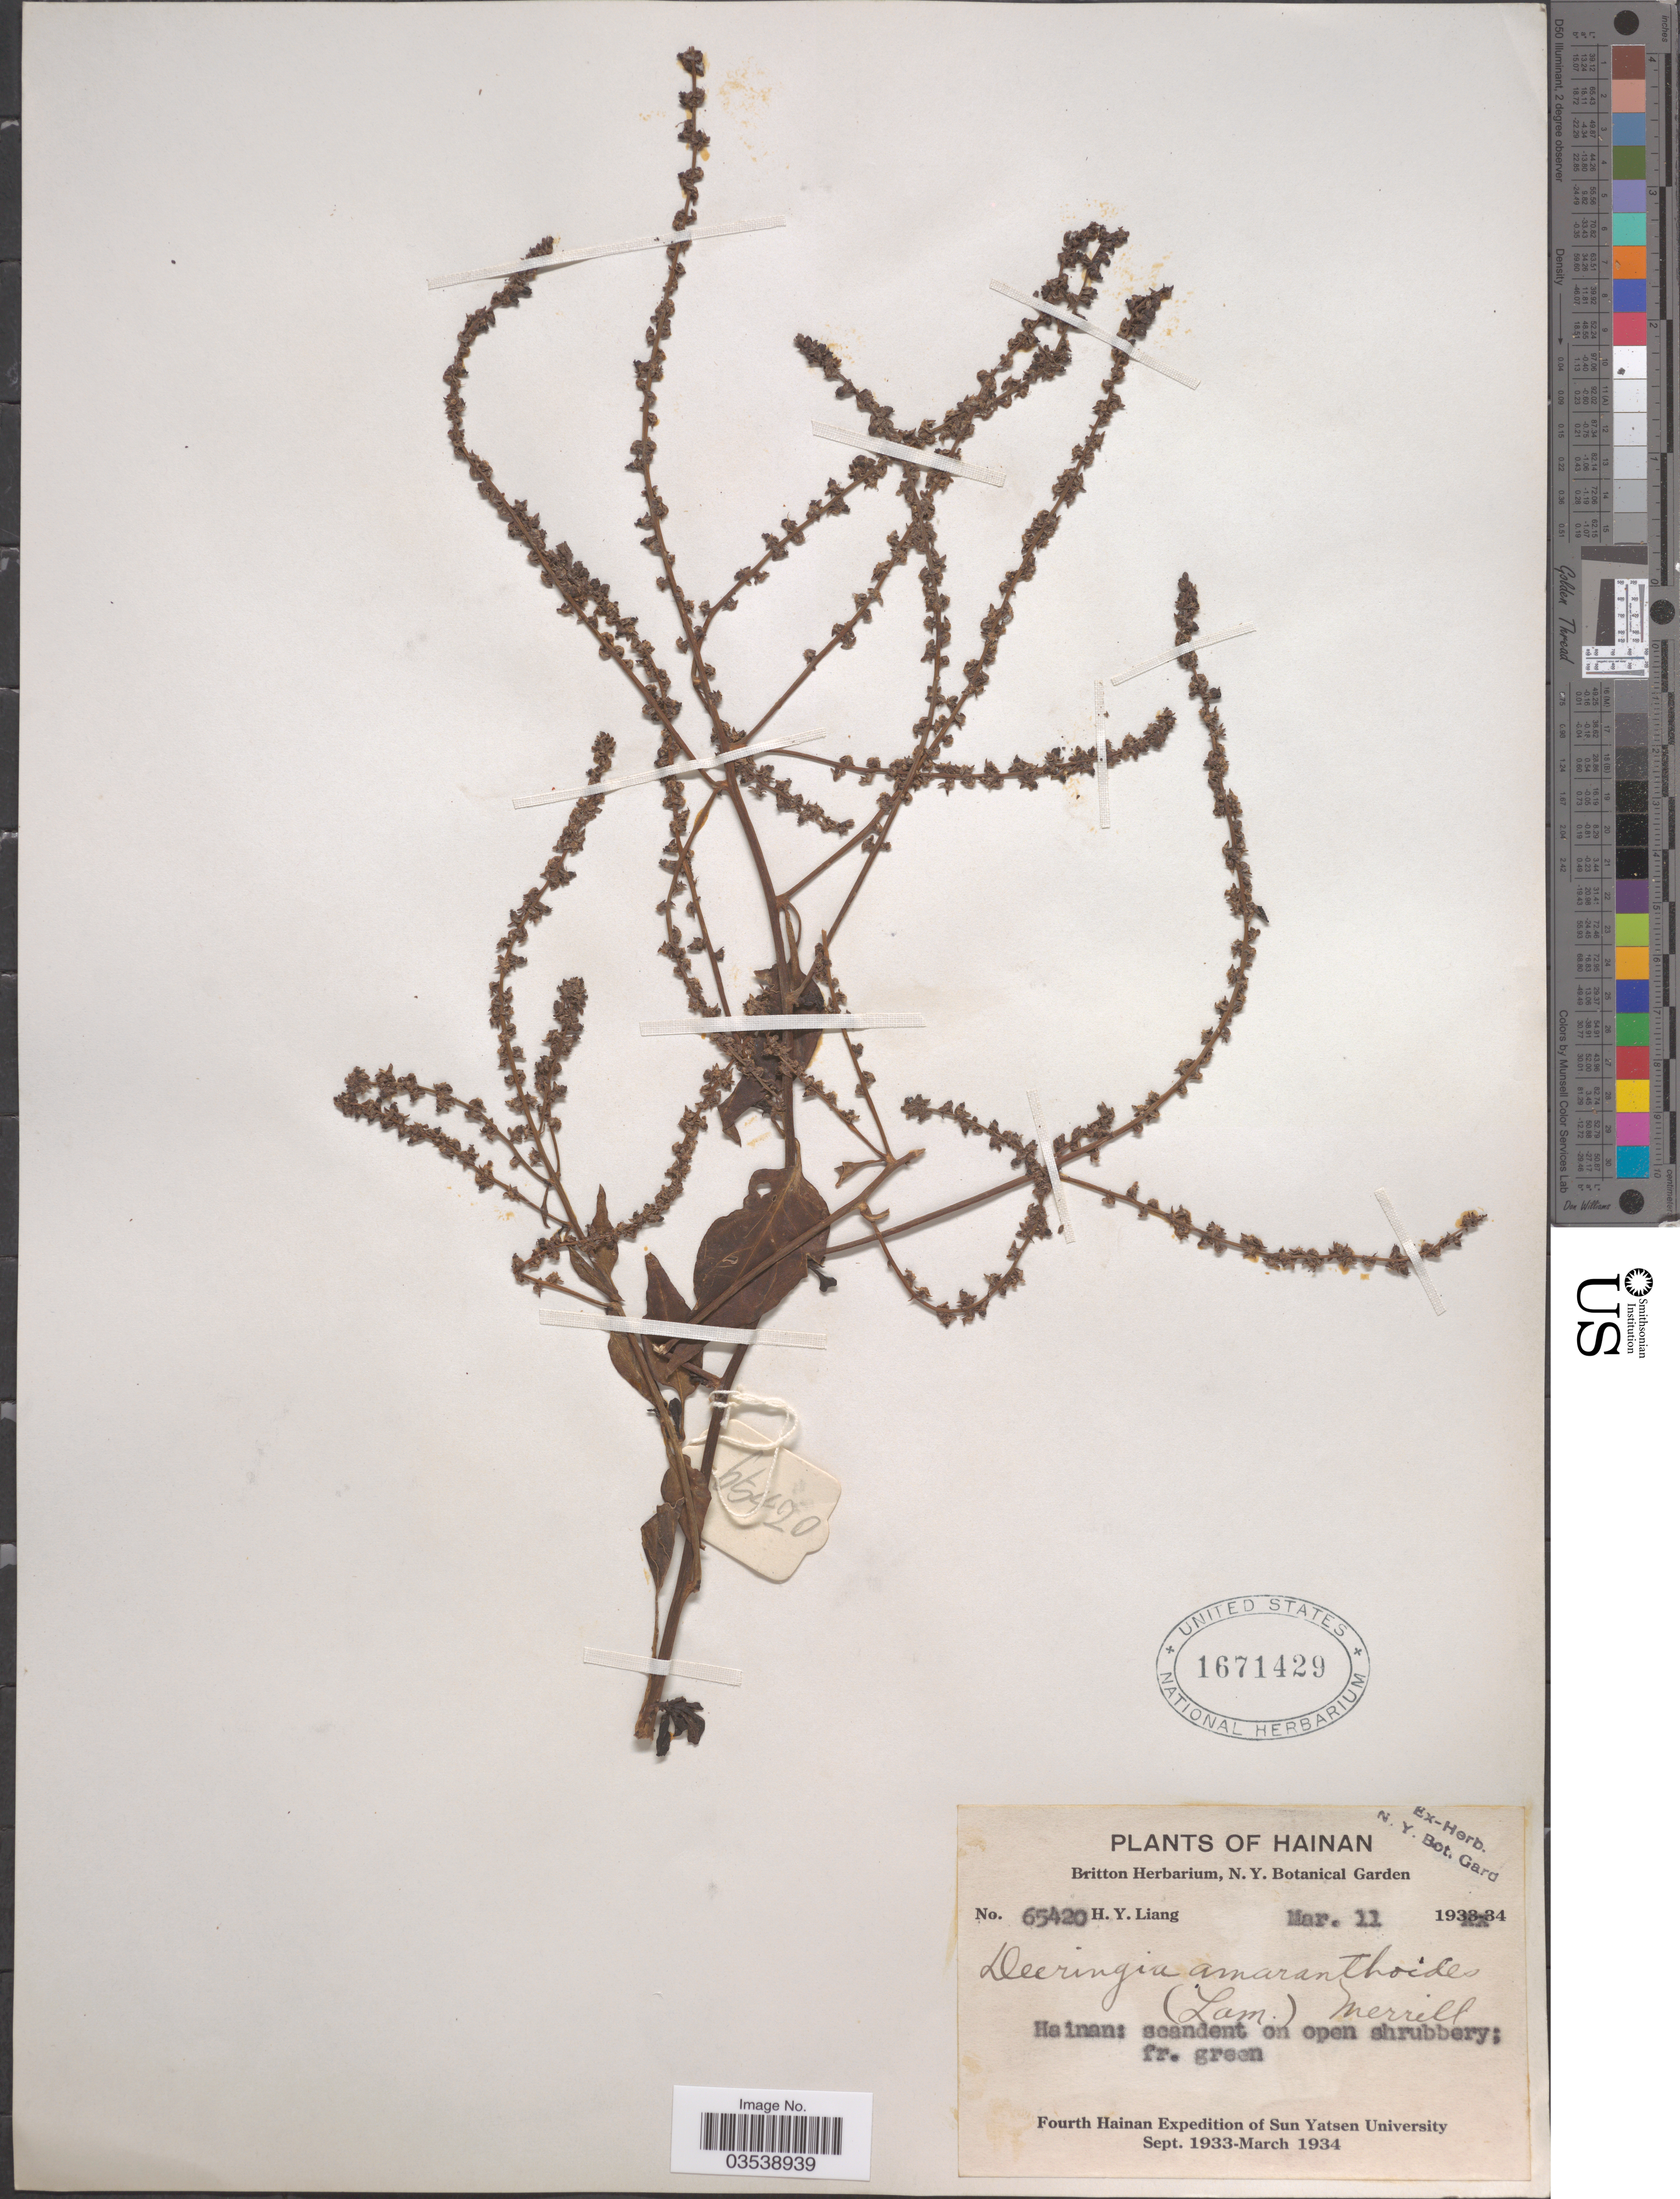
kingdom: Plantae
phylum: Tracheophyta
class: Magnoliopsida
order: Caryophyllales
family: Amaranthaceae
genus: Deeringia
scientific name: Deeringia amaranthoides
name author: (Lam.) Merr.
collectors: H. Y. Liang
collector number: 65420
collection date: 1934-03-11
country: China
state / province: Hainan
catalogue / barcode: US 1671429